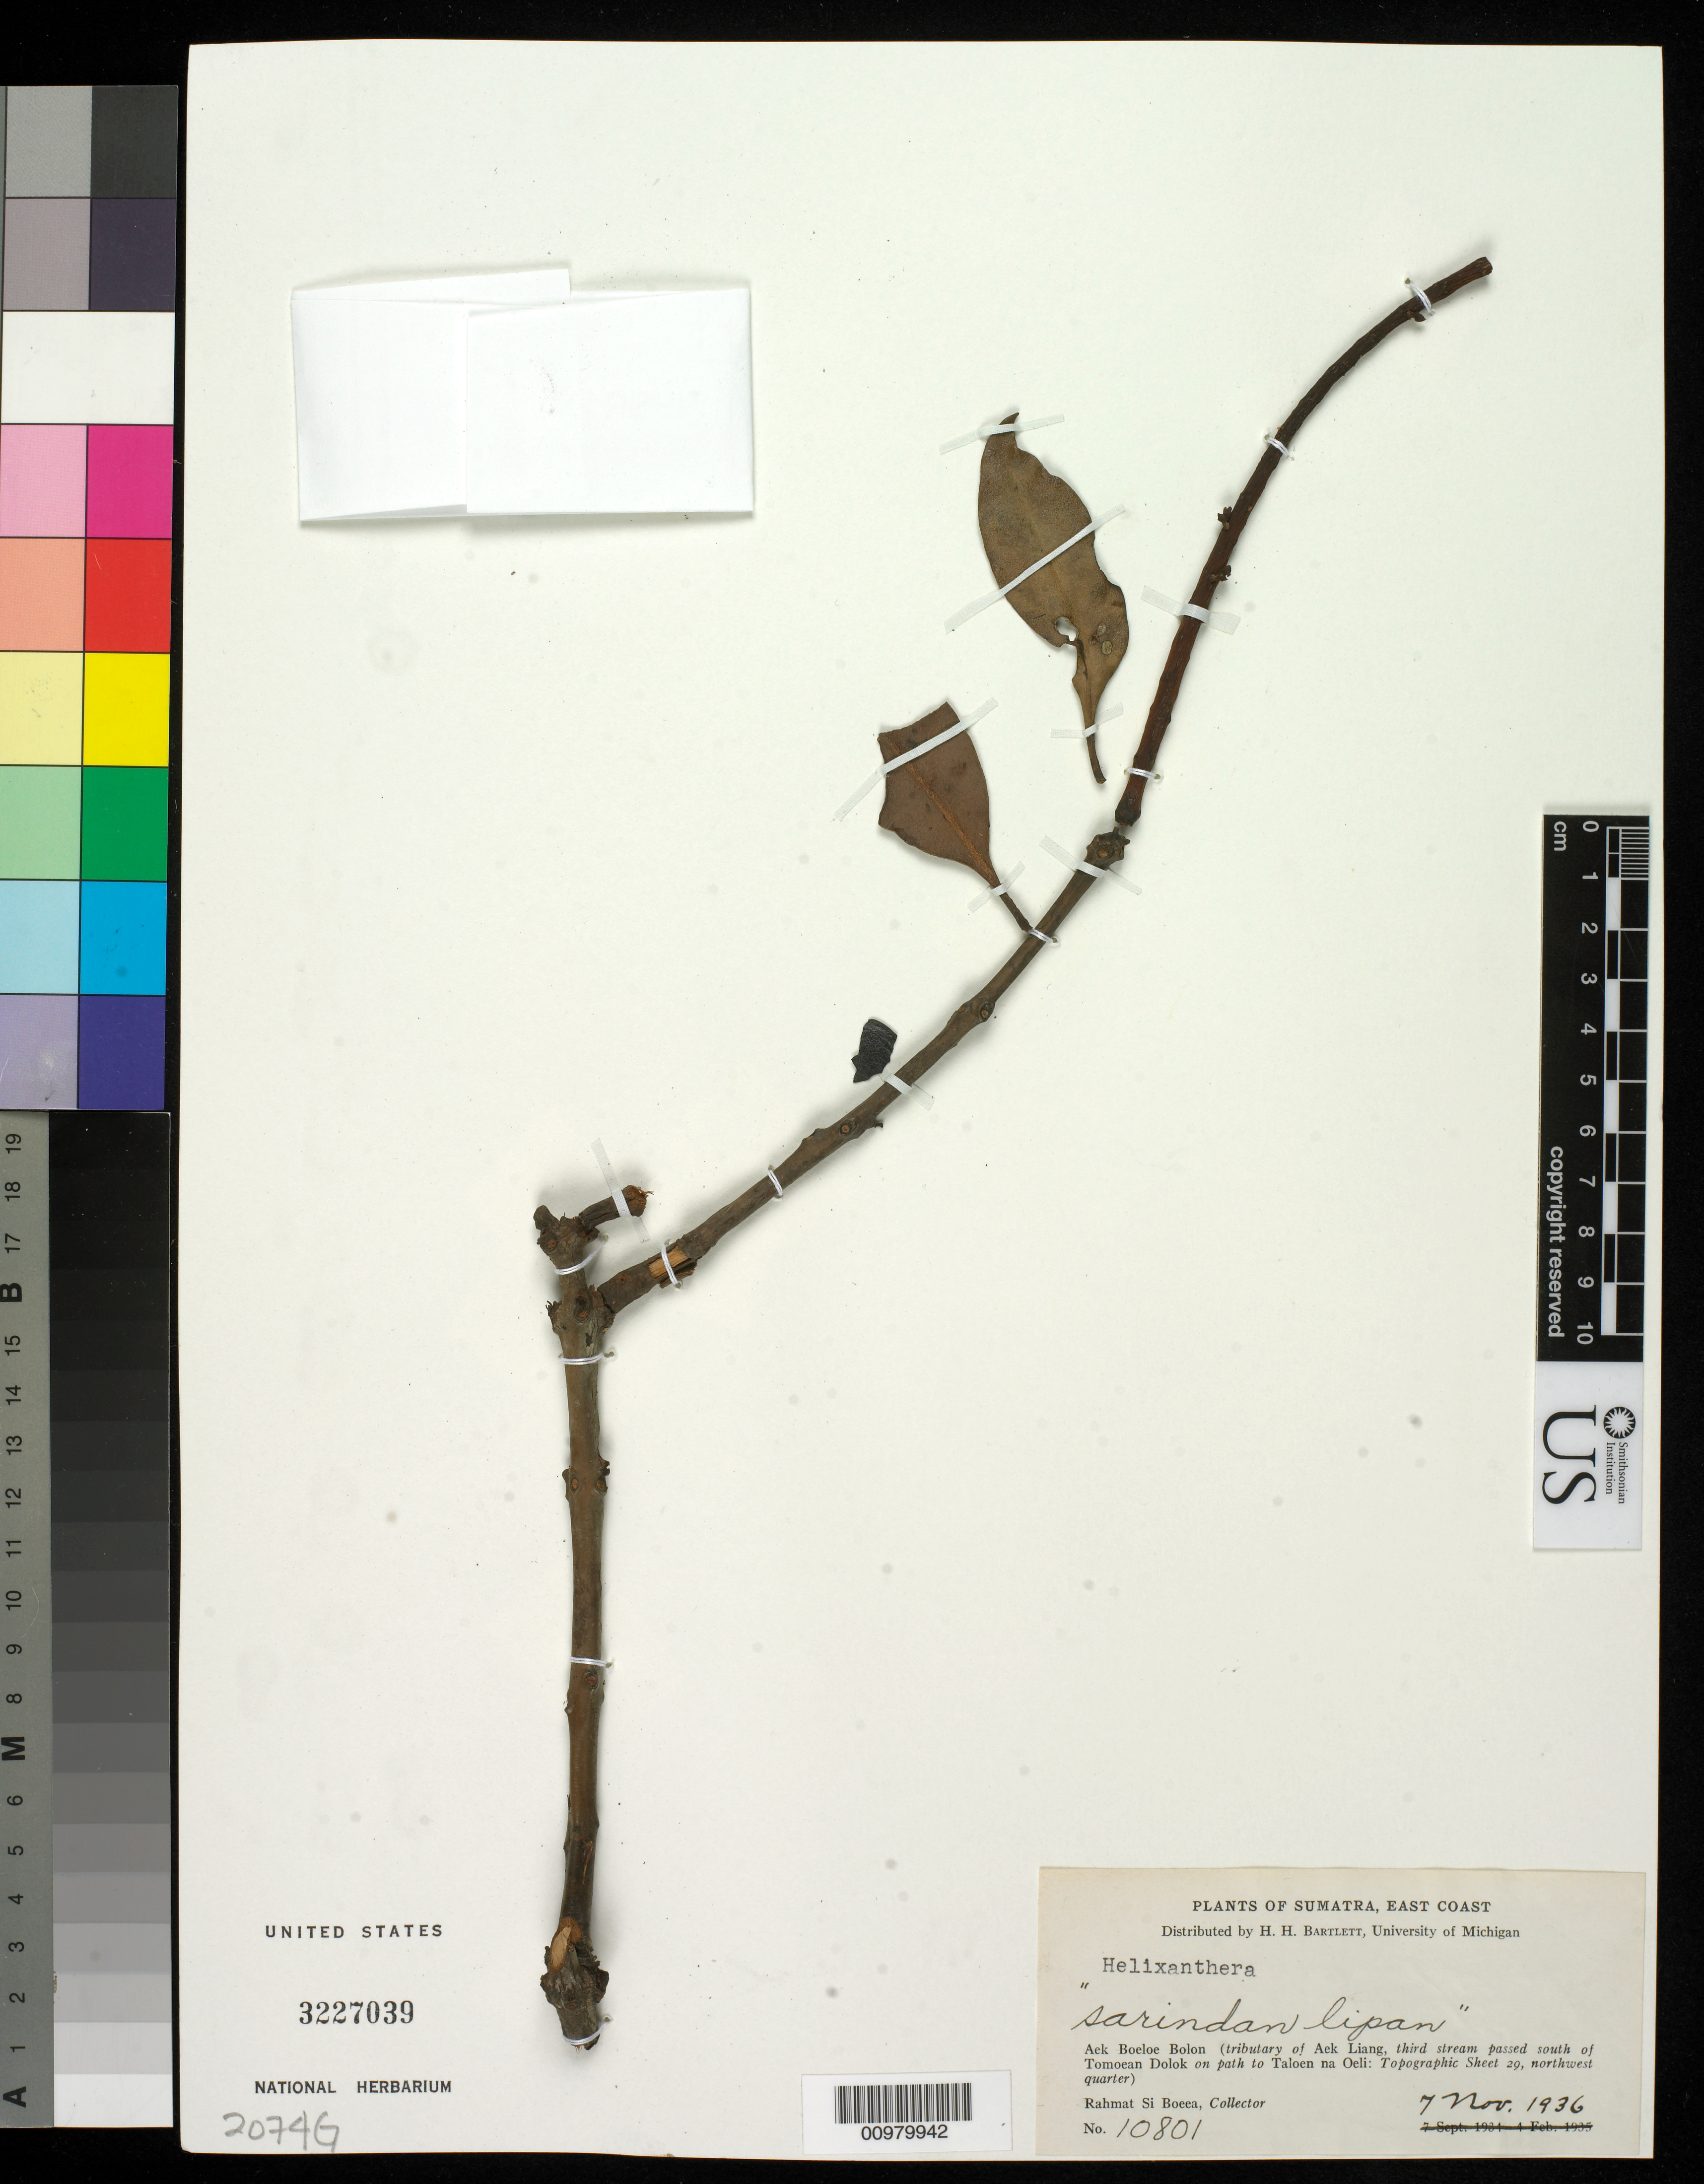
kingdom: Plantae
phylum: Tracheophyta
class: Magnoliopsida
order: Santalales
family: Loranthaceae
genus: Helixanthera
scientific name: Helixanthera sp.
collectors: Rahmat Si Boeea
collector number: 10801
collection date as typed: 07 Nov 1936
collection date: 1936-11-07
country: Indonesia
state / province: Sumatra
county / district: Aceh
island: Sumatra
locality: Ack Boeloe Bolon (tributary of Ack Liang, third stream passed south of Tomoean Dolok on path to Taloen na Oeli: Topographic Sheet 29, northwest quarter)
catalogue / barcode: US 3227039